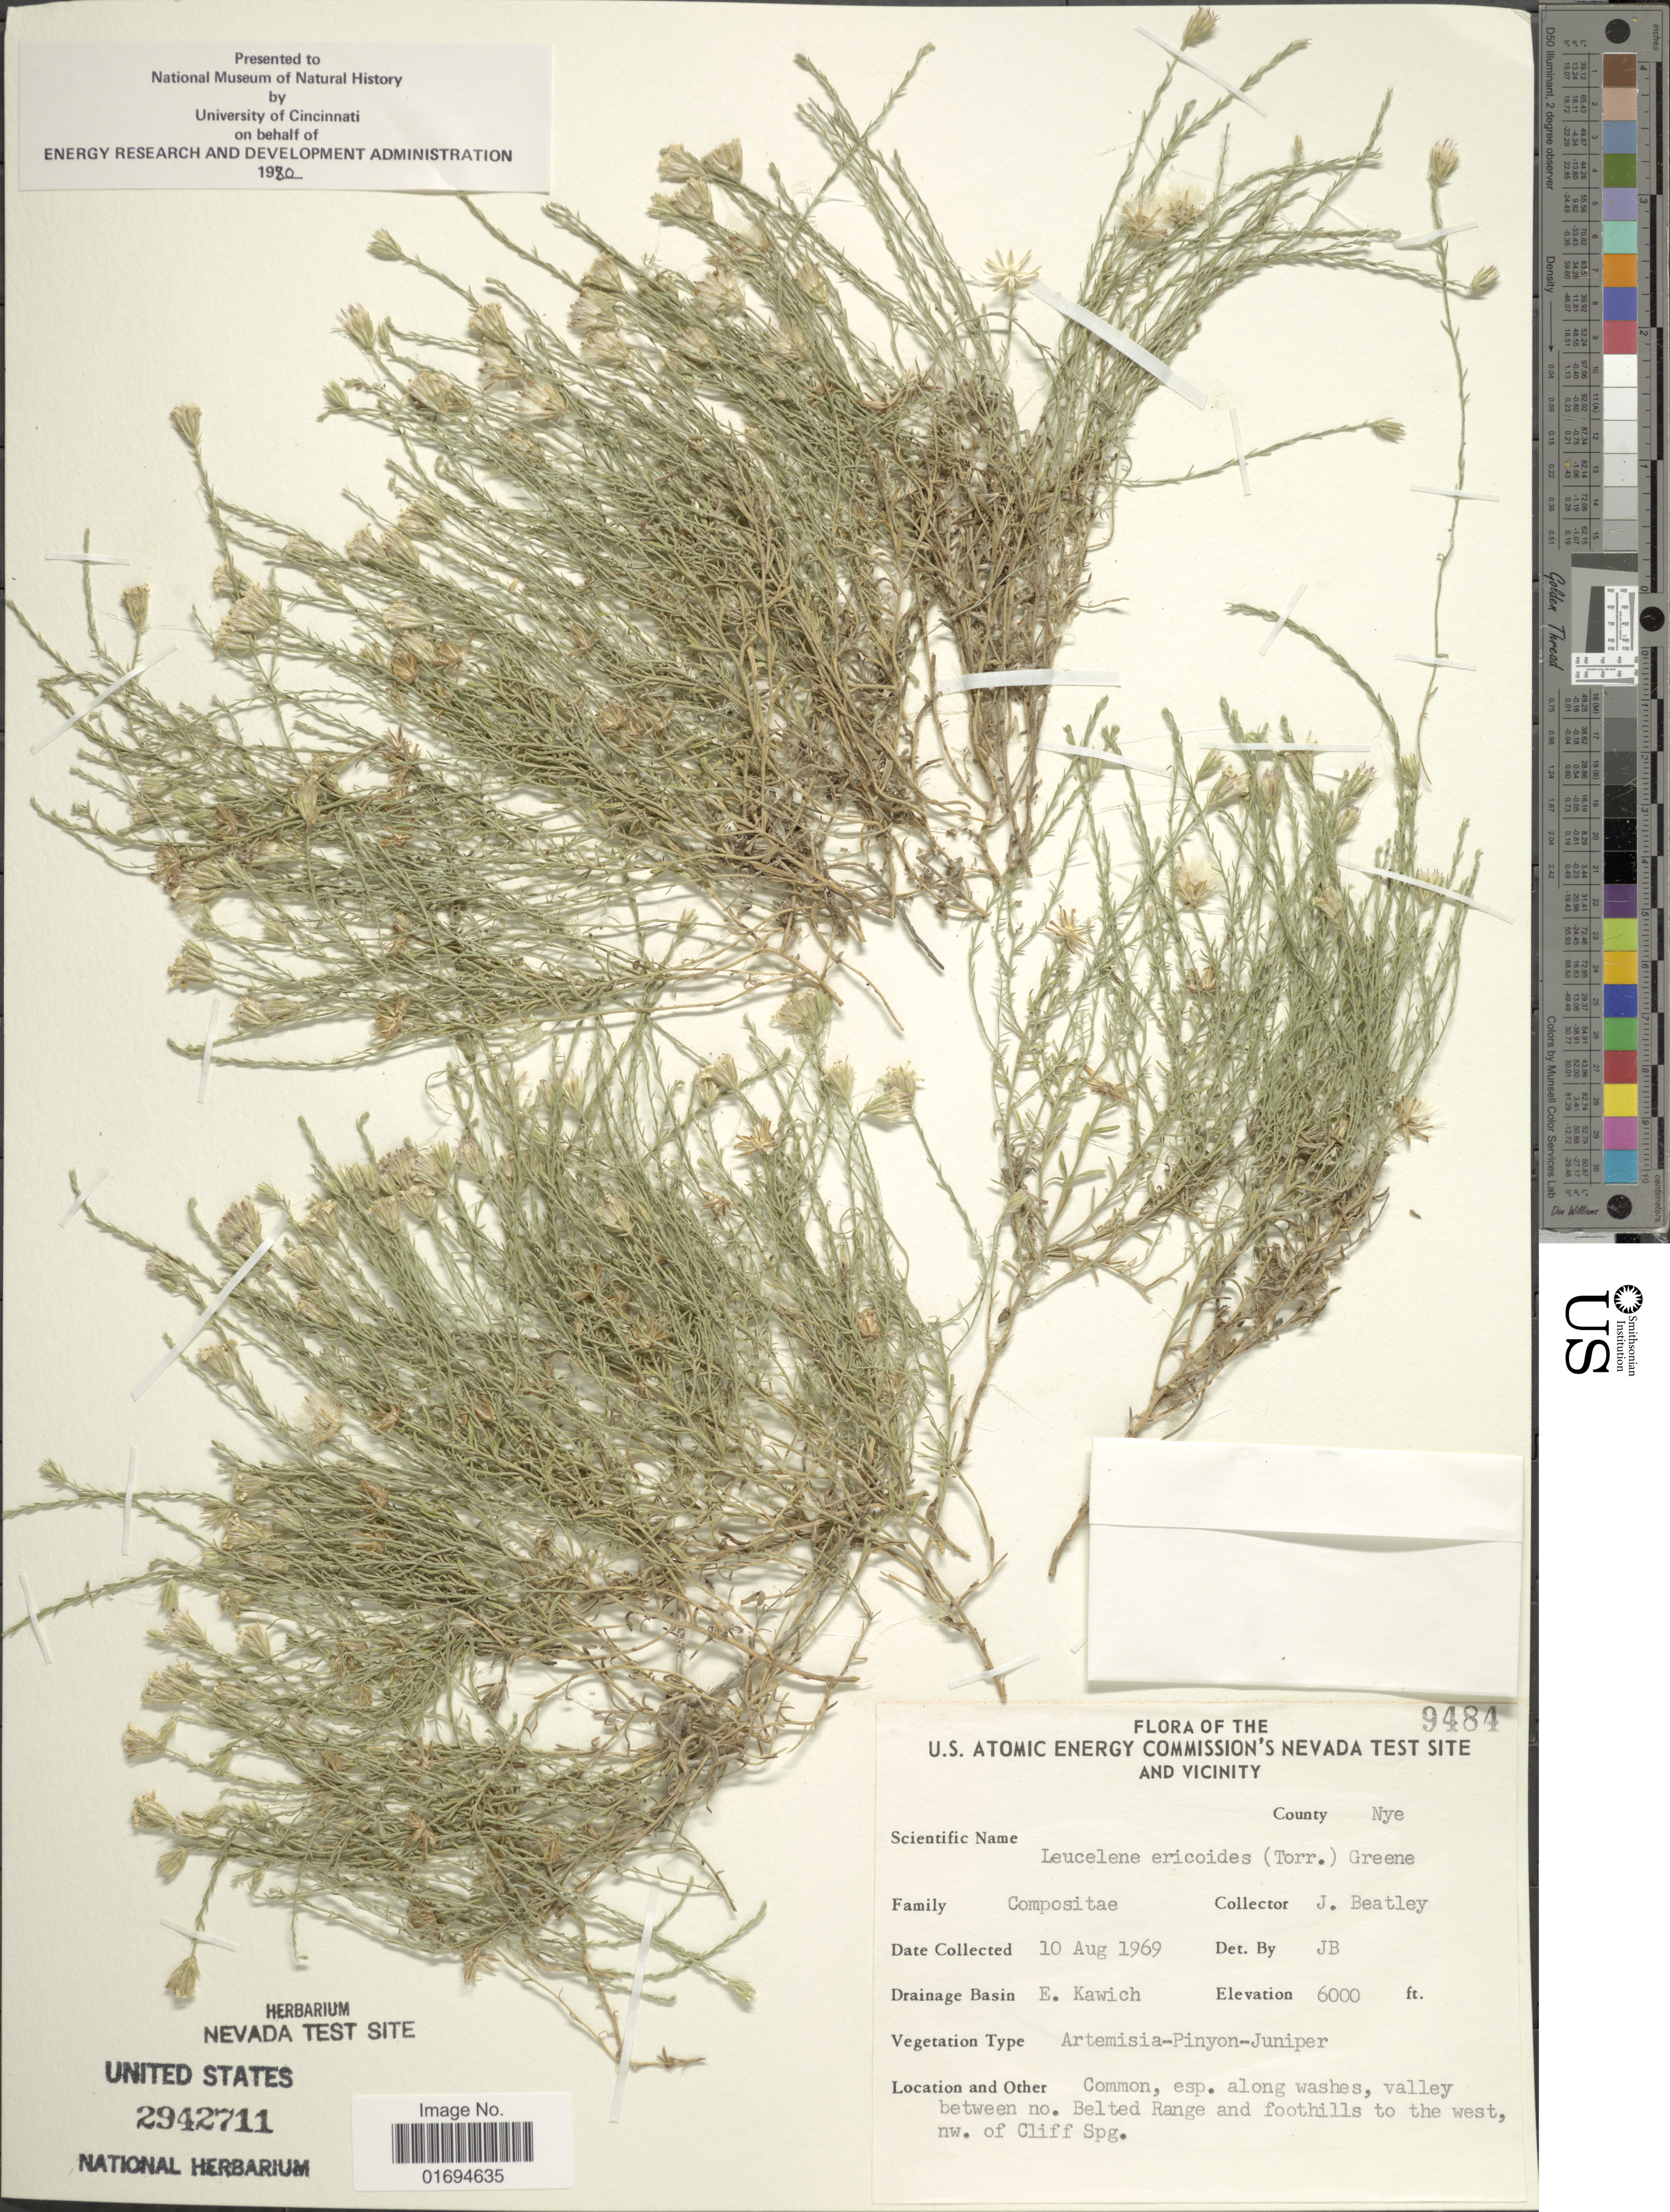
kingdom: Plantae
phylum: Tracheophyta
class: Magnoliopsida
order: Asterales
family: Asteraceae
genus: Chaetopappa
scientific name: Chaetopappa ericoides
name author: (Torr.) G.L. Nesom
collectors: J. C. Beatley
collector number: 9484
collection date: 1969-08-10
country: United States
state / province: Nevada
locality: U.S. Atomic Energy Commission's Nevada Test site and vicinity, County Nye, Drainage Basin: E. Kawich. Valley between no. Belted Range and foothills to the west, nw. of Cliff Spg.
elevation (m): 1829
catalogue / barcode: US 2942711